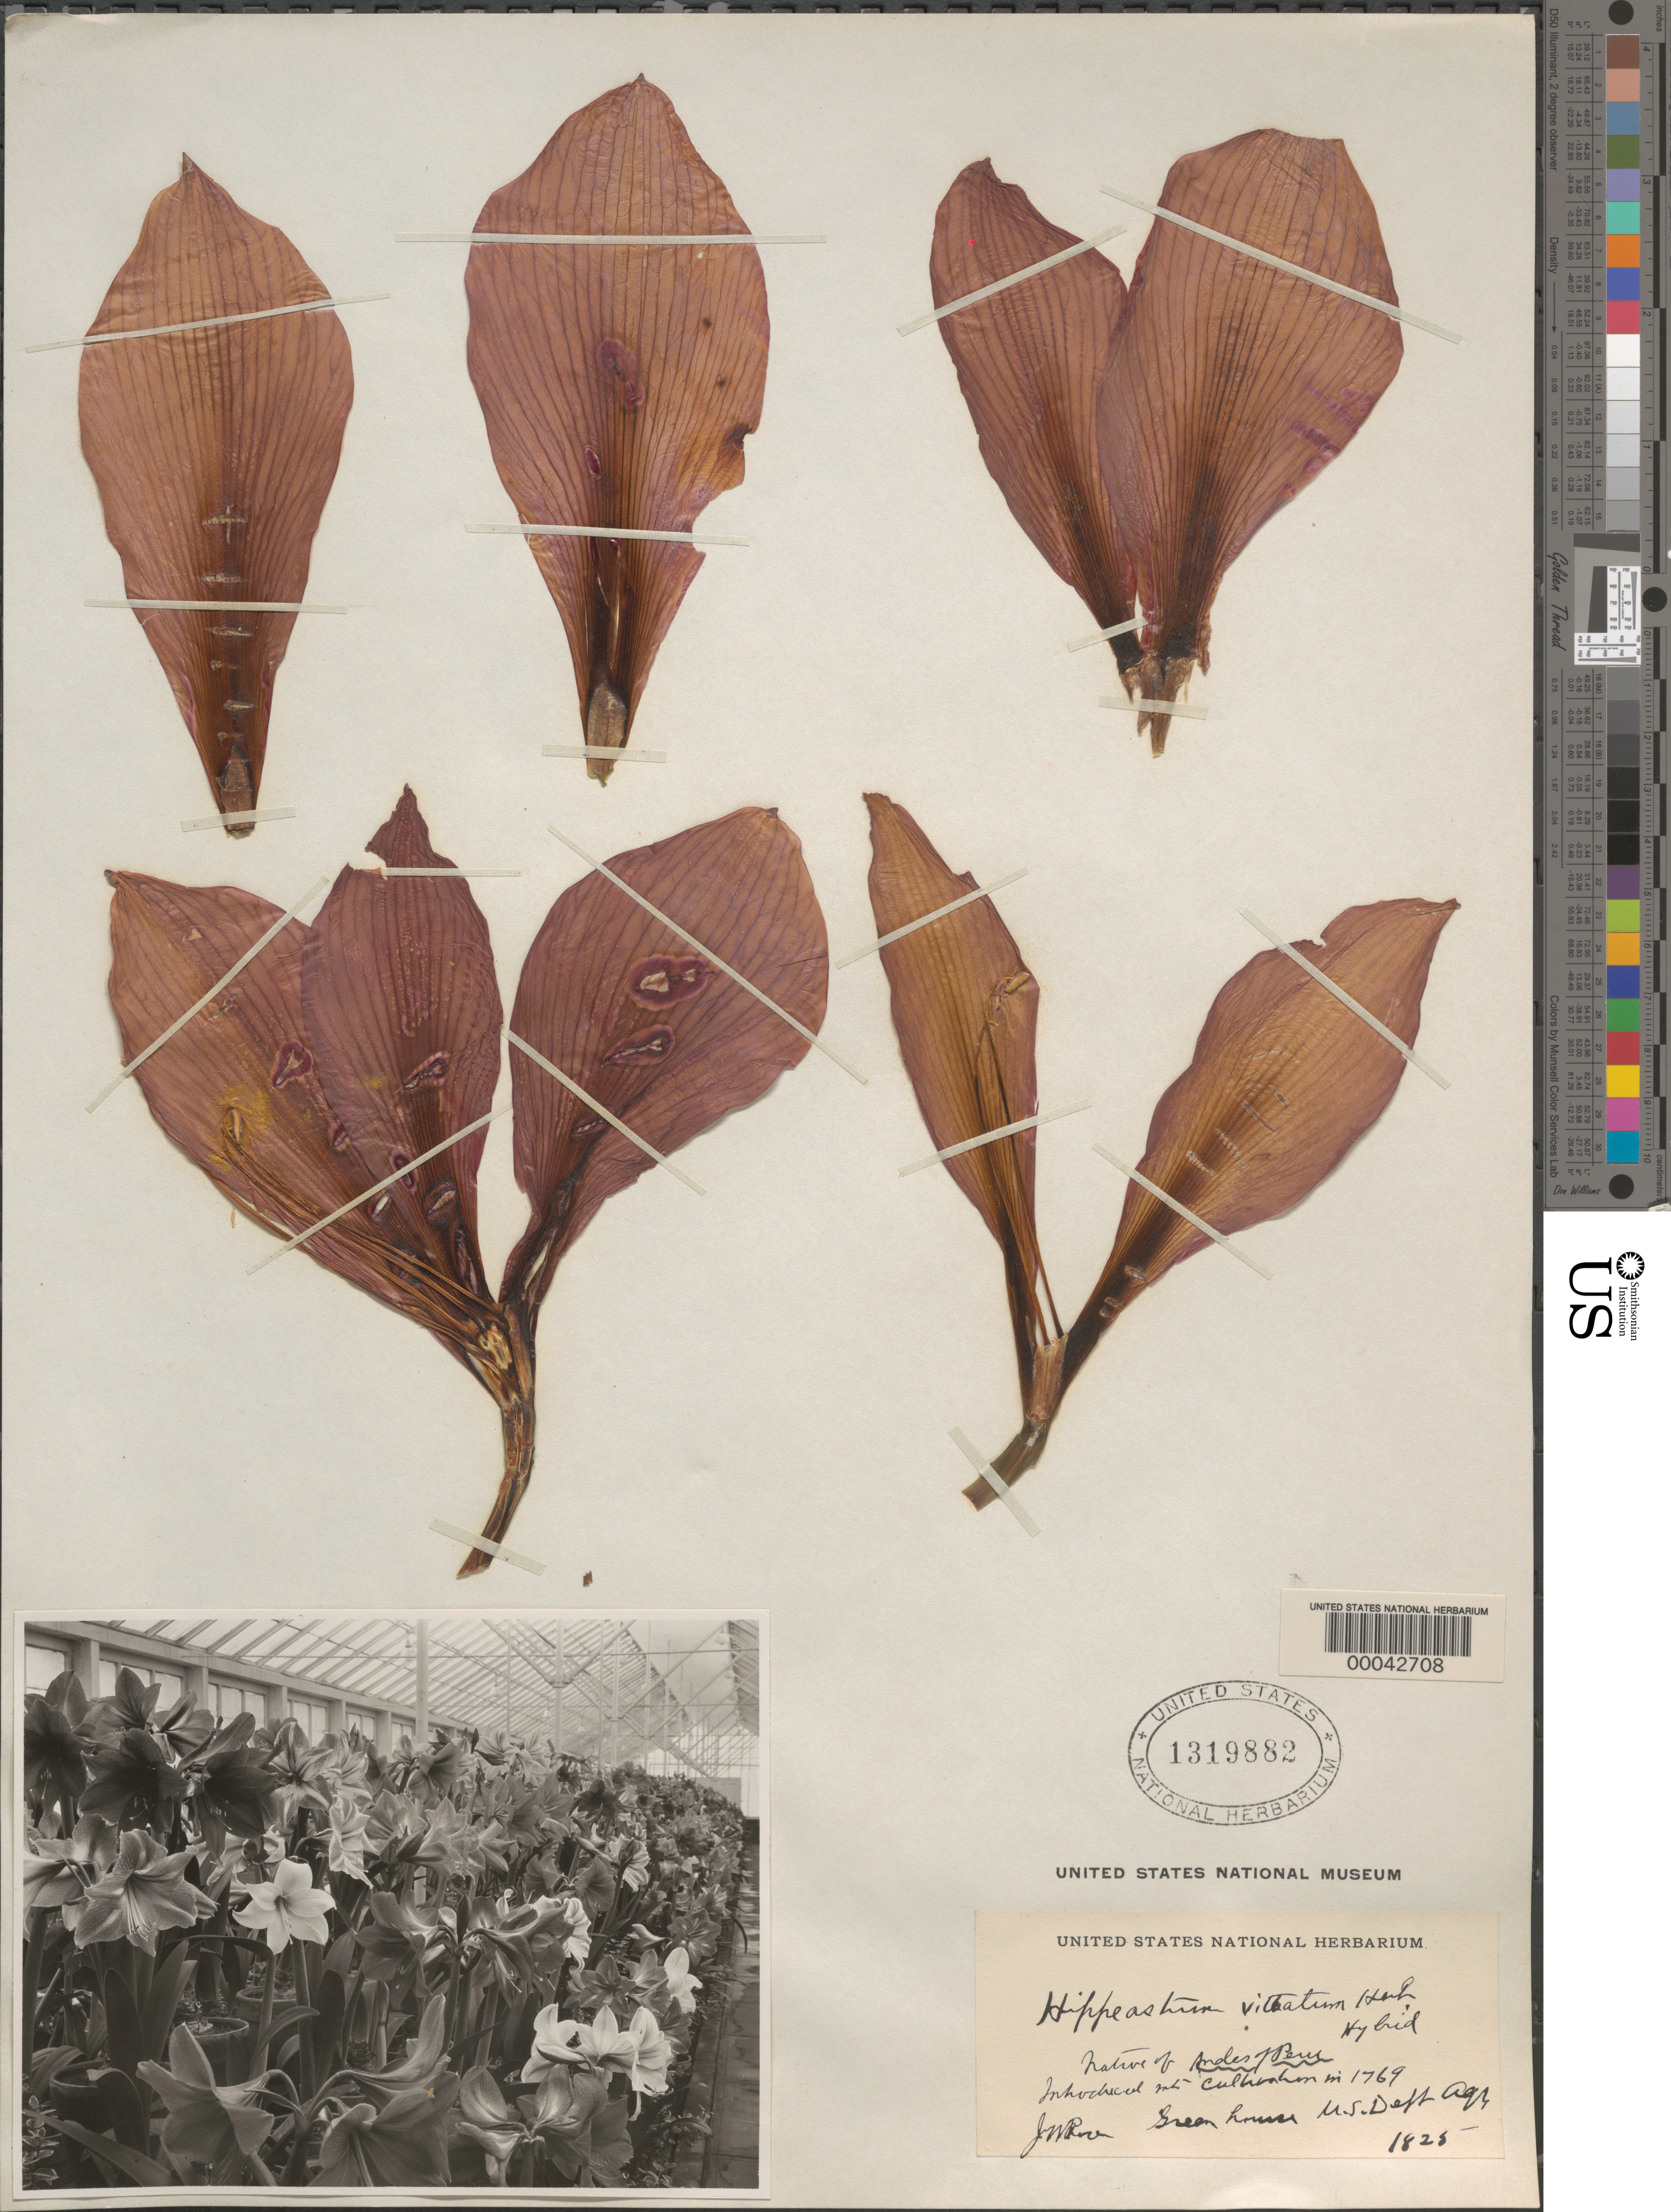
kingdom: Plantae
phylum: Tracheophyta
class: Liliopsida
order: Asparagales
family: Amaryllidaceae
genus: Hippeastrum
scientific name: Hippeastrum vittatum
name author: (L'Hér.) Herb.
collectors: J. Rice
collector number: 1825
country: Germany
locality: Gorgenthal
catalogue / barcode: US 1319882